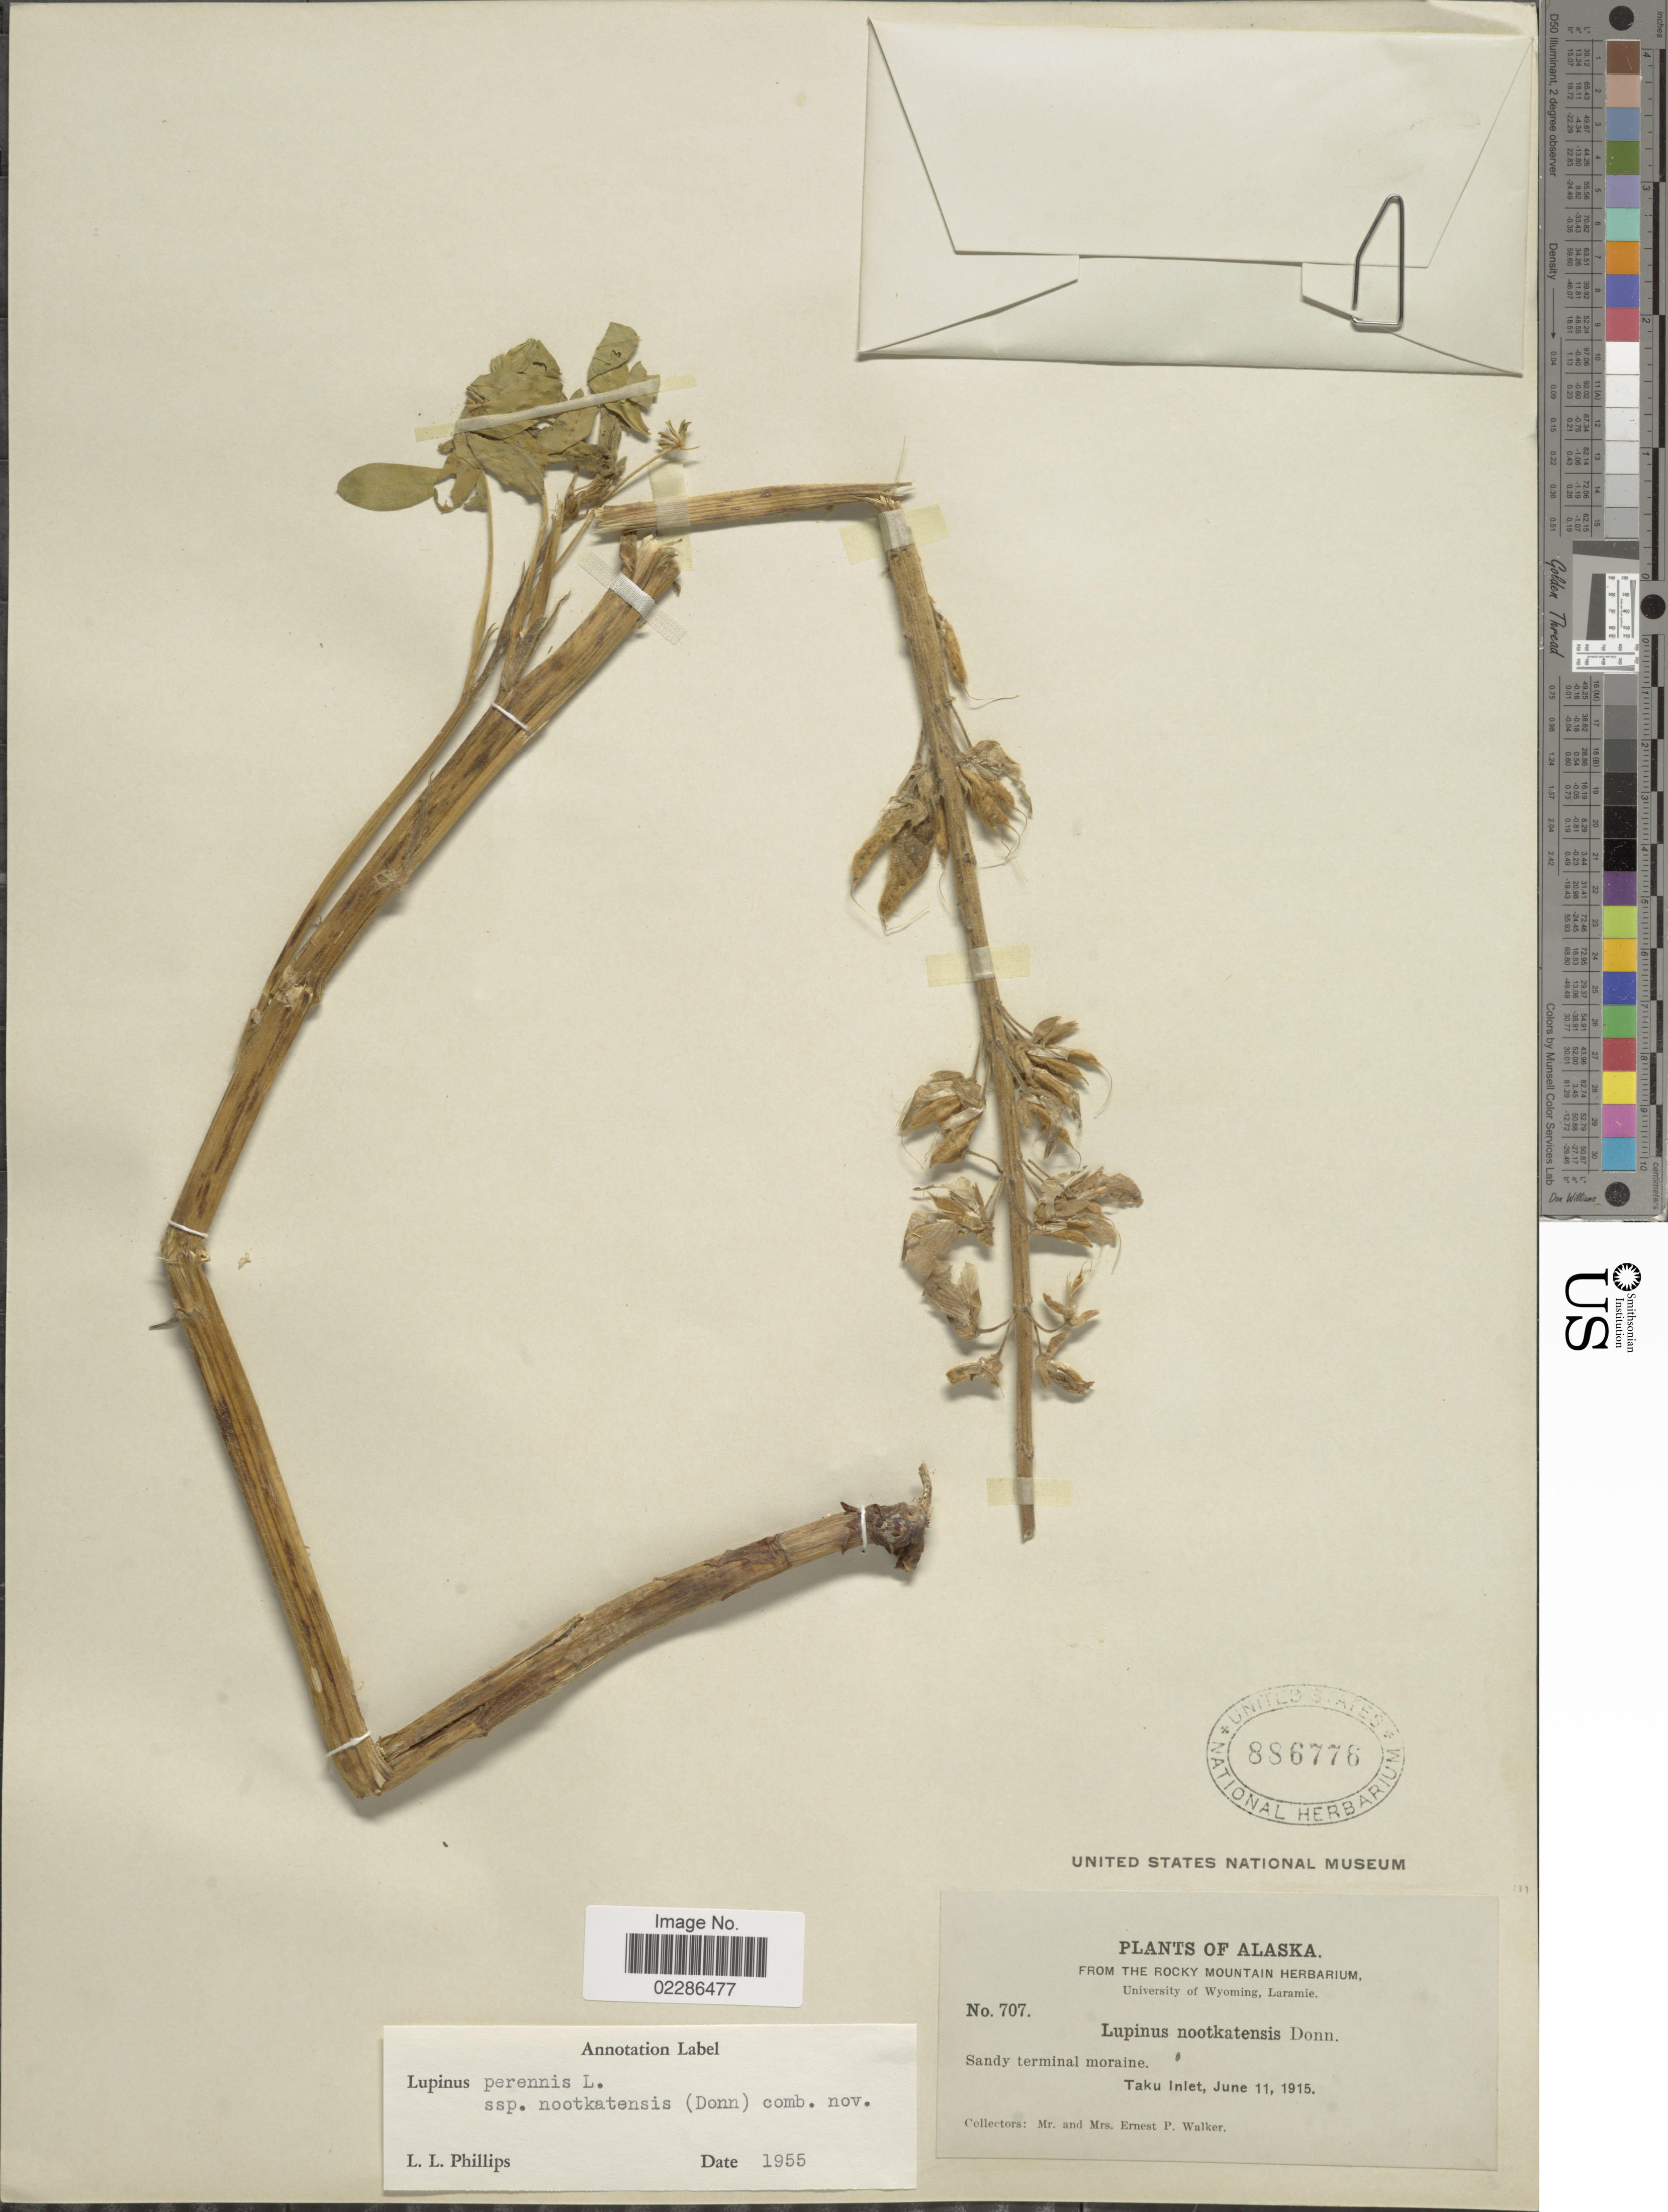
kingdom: Plantae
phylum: Tracheophyta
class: Magnoliopsida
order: Fabales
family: Fabaceae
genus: Lupinus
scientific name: Lupinus nootkatensis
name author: Donn ex Sims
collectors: E. P. Walker & E. Walker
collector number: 707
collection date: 1915-06-11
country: United States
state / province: Alaska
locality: Sandy terminal moraine, Taku Inlet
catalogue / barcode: US 886776